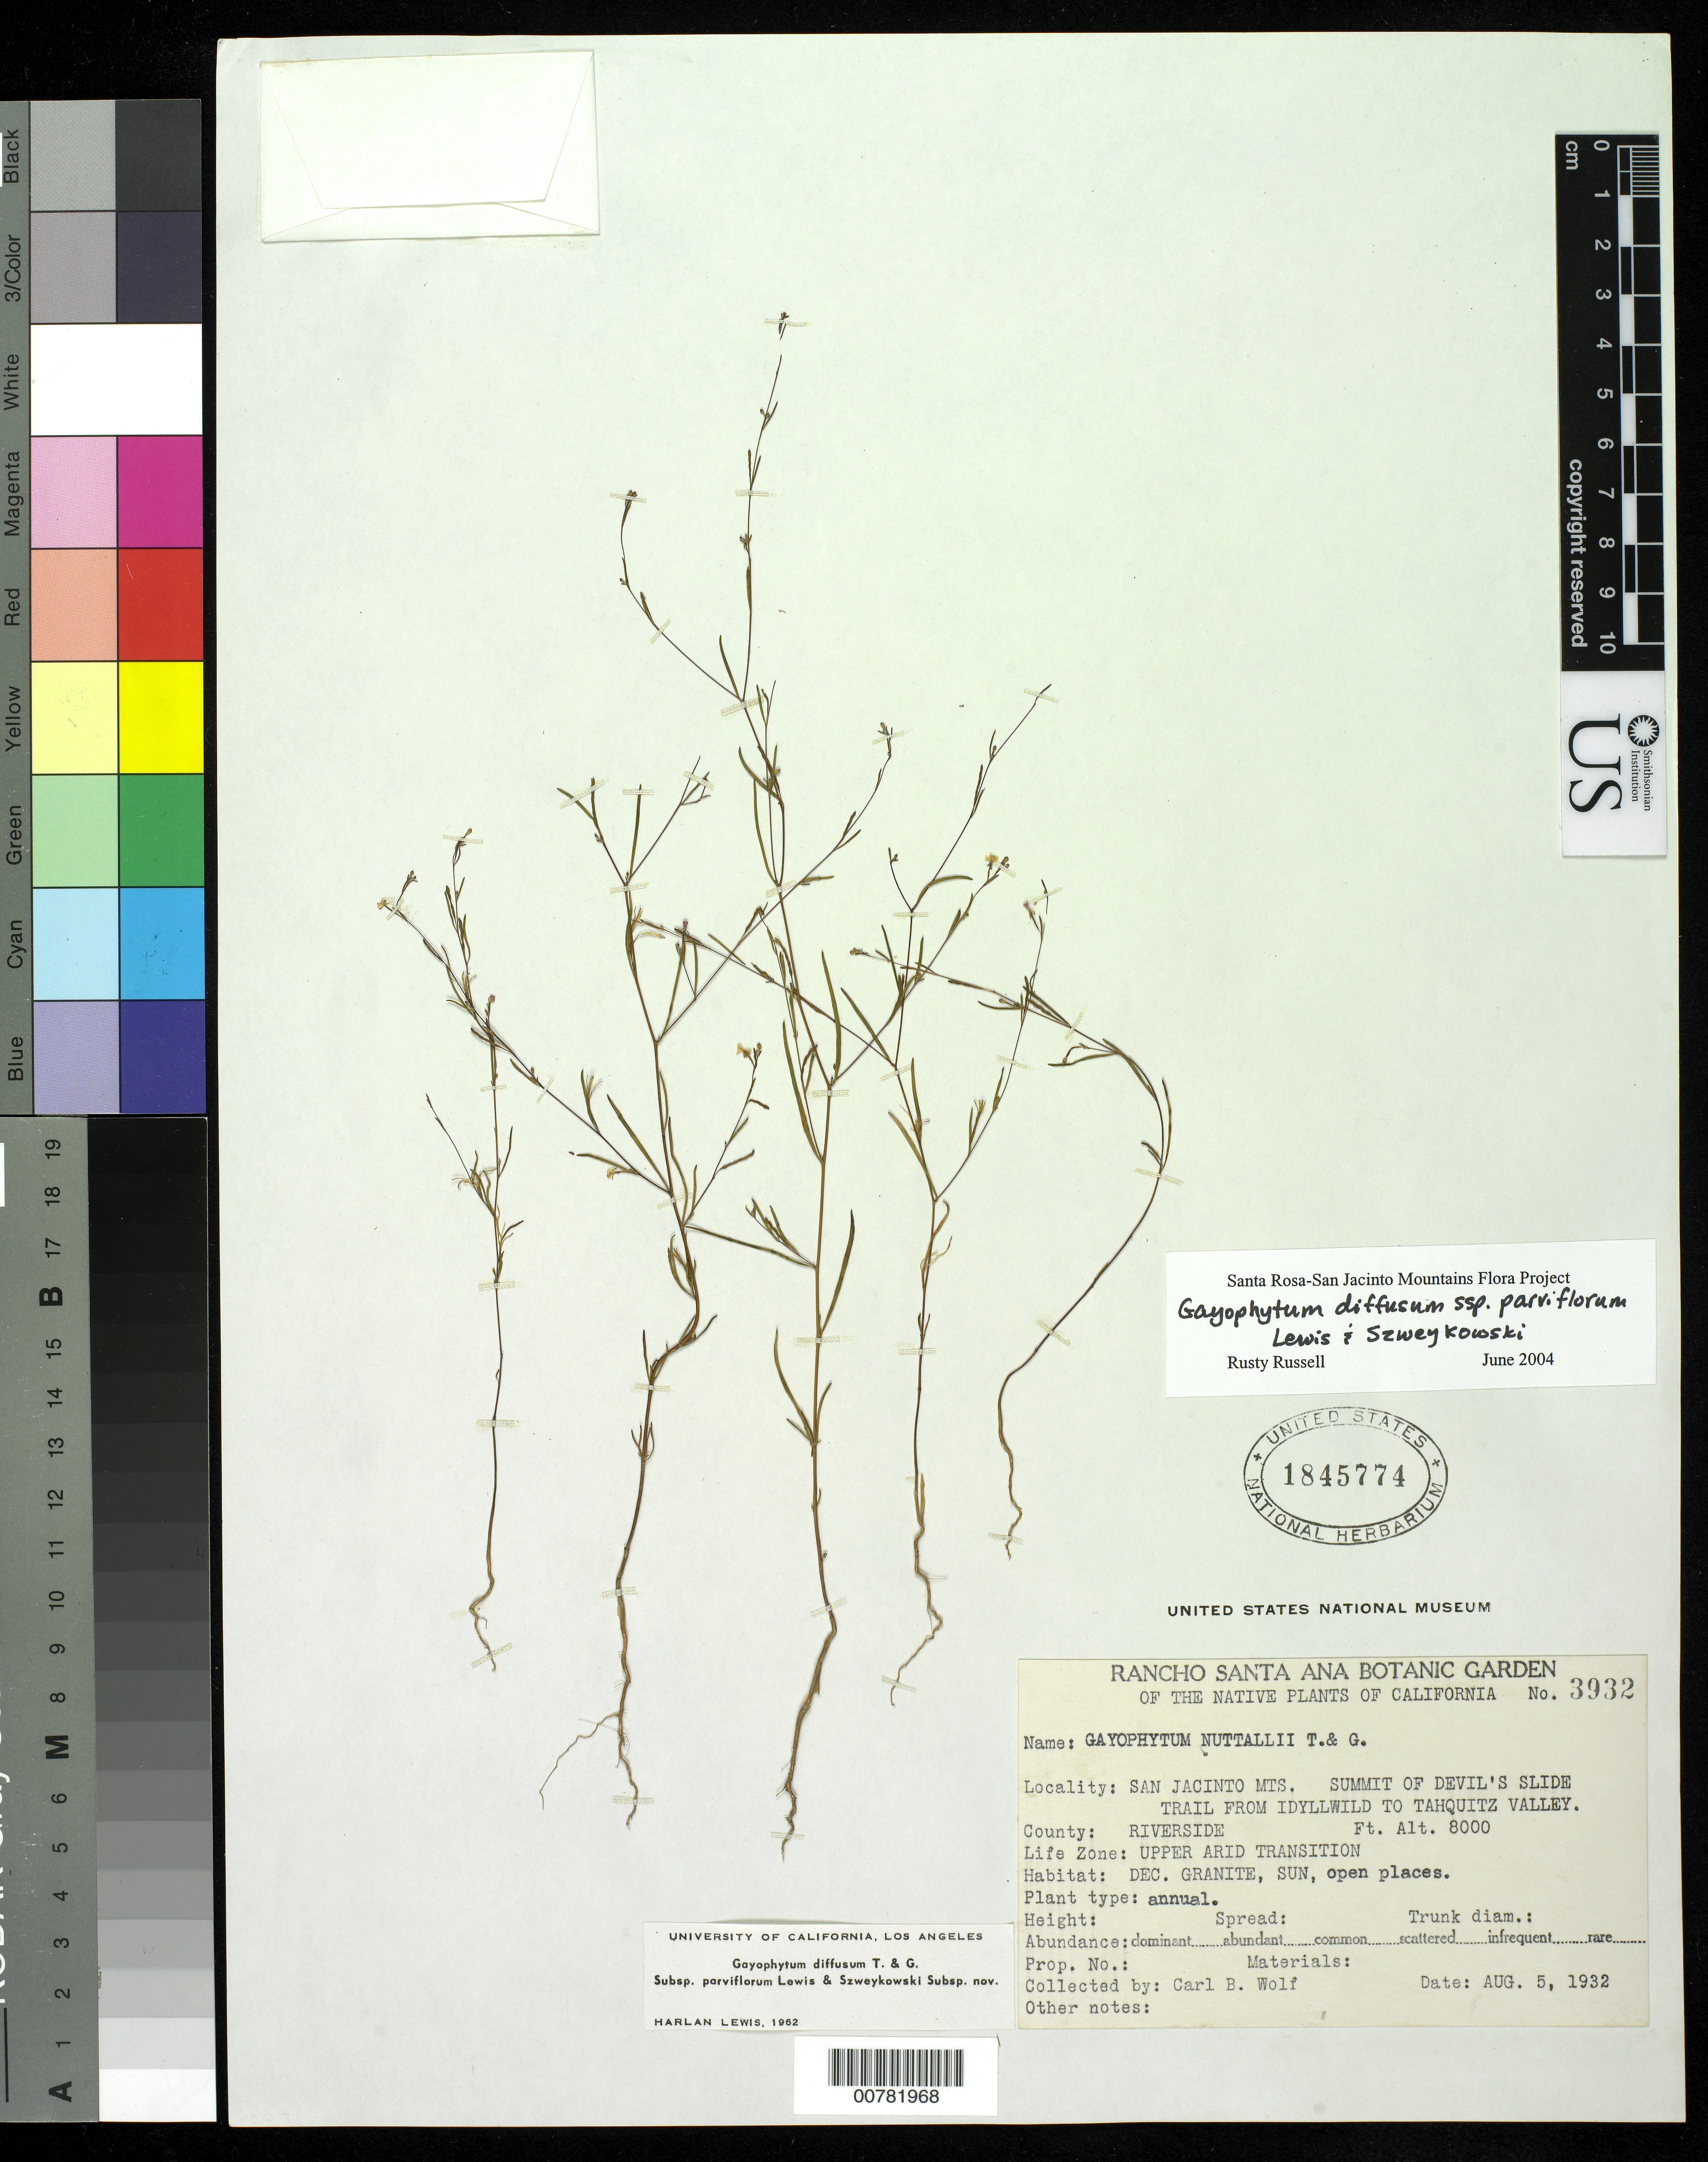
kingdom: Plantae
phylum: Tracheophyta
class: Magnoliopsida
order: Myrtales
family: Onagraceae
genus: Gayophytum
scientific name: Gayophytum diffusum subsp. parviflorum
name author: F. H. Lewis & Szweyk.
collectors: C. B. Wolf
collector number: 3932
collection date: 1932-08-05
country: United States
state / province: California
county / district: Riverside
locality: San Jacinto Mts. Summit of Devil's Slide trail from Idyllwild to Tahquitz Valley, County: Riverside, Life Zone: Upper Arid Transition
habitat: Open places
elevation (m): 2438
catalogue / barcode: US 1845774